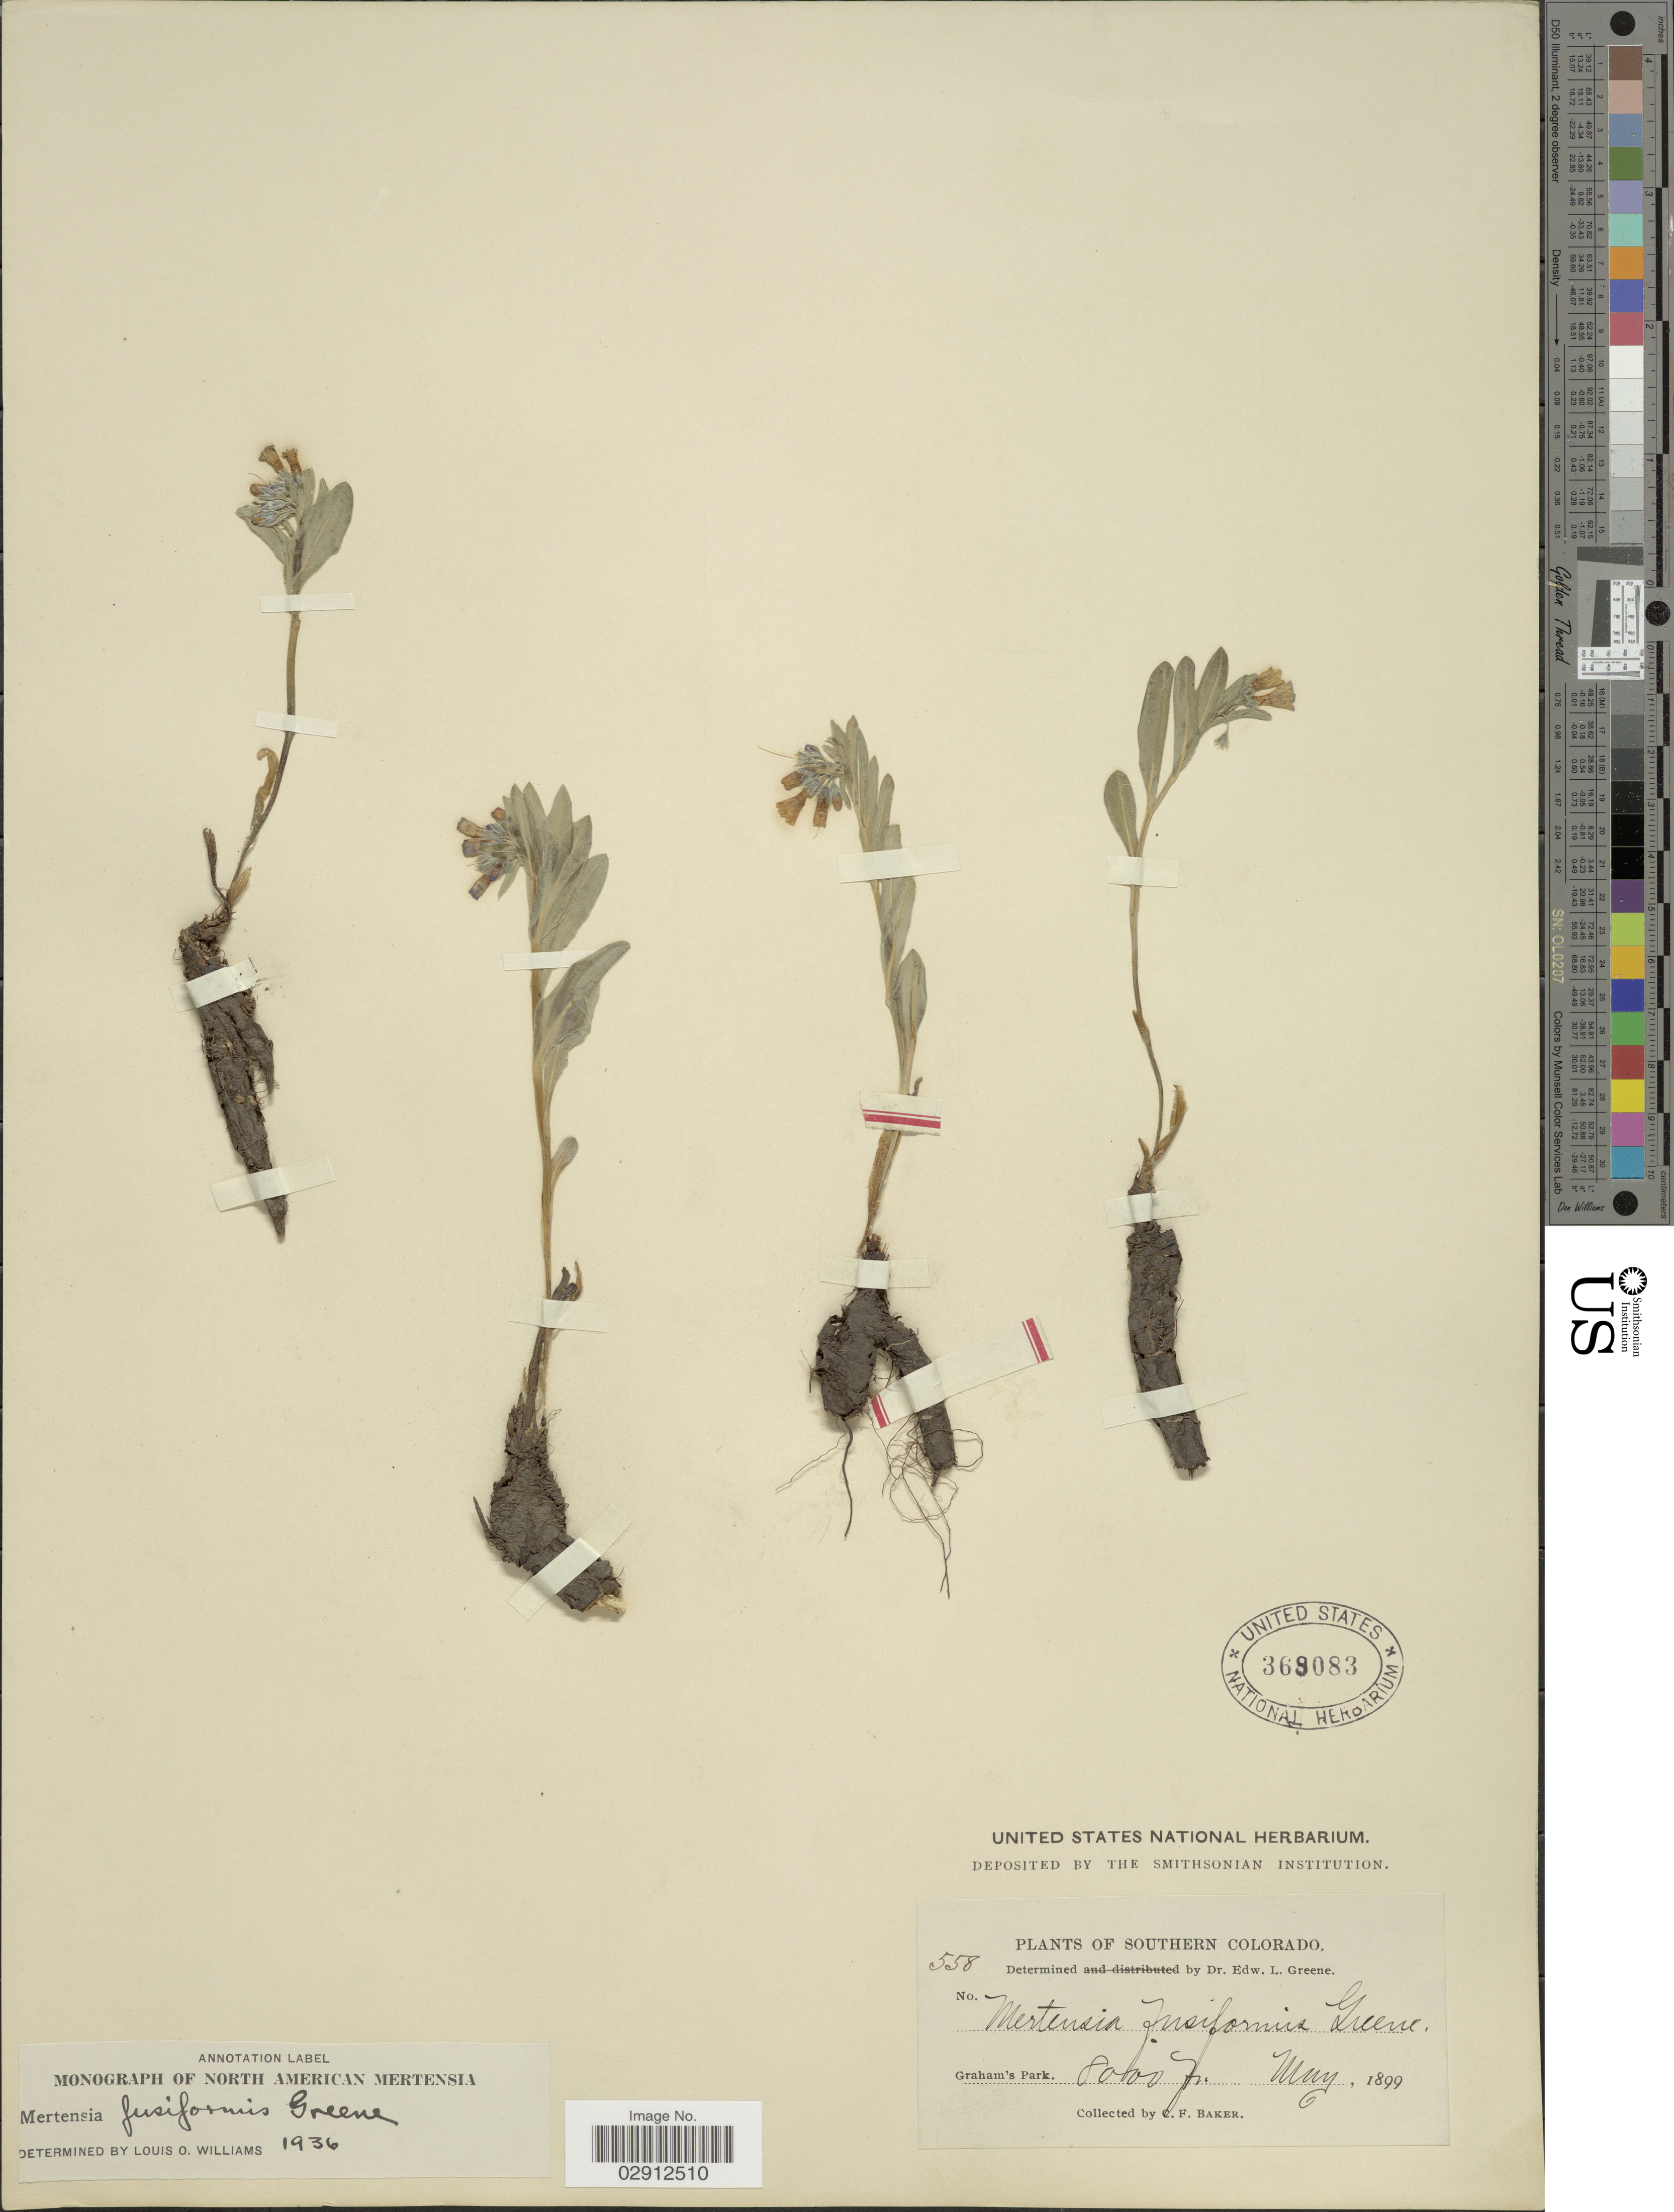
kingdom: Plantae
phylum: Tracheophyta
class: Magnoliopsida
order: Boraginales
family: Boraginaceae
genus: Mertensia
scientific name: Mertensia fusiformis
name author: Greene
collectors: C. F. Baker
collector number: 558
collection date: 1899-05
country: United States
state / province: Colorado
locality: Southern Colorado, Graham's Park.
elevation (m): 2438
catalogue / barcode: US 369083